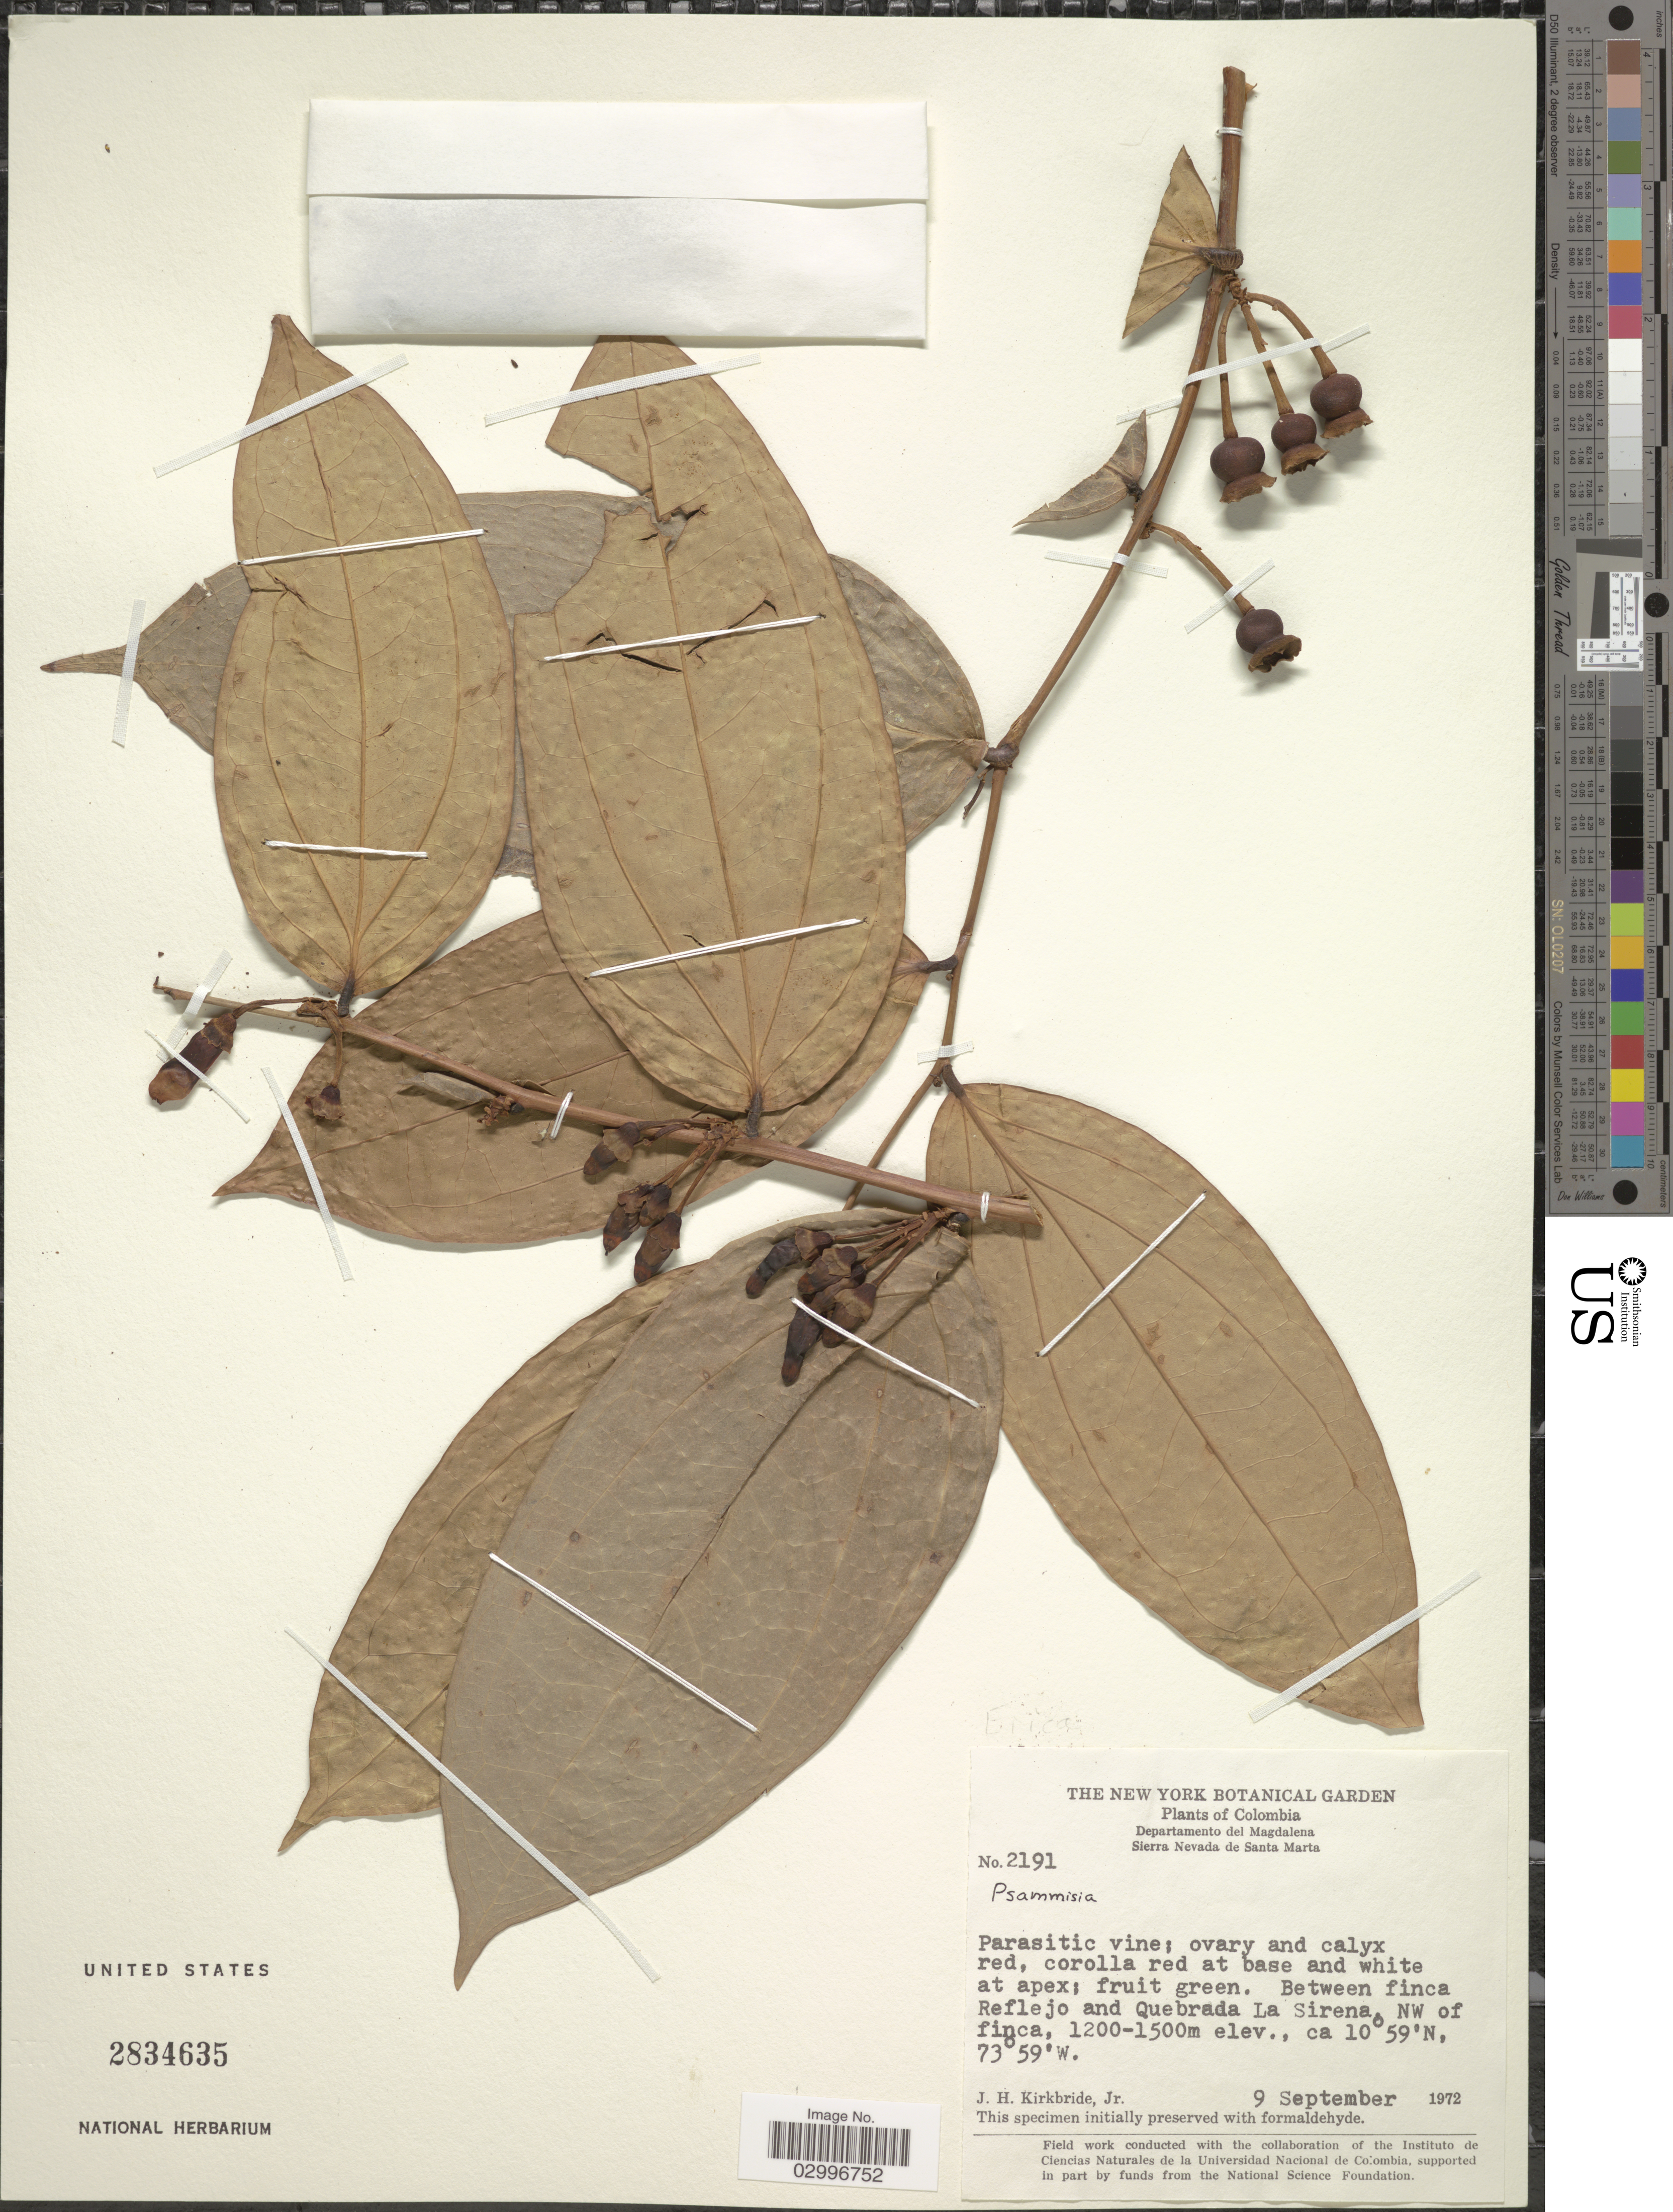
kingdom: Plantae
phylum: Tracheophyta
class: Magnoliopsida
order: Ericales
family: Ericaceae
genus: Psammisia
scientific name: Psammisia sp.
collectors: J. H. Kirkbride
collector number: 2191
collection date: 1972-09-09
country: Colombia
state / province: Magdalena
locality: Departamento del Magdalena. Sierra Nevada de Santa Marta. Between finca Reflejo and Quebrada La Sirena, NW of finca.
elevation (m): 1200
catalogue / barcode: US 2834635